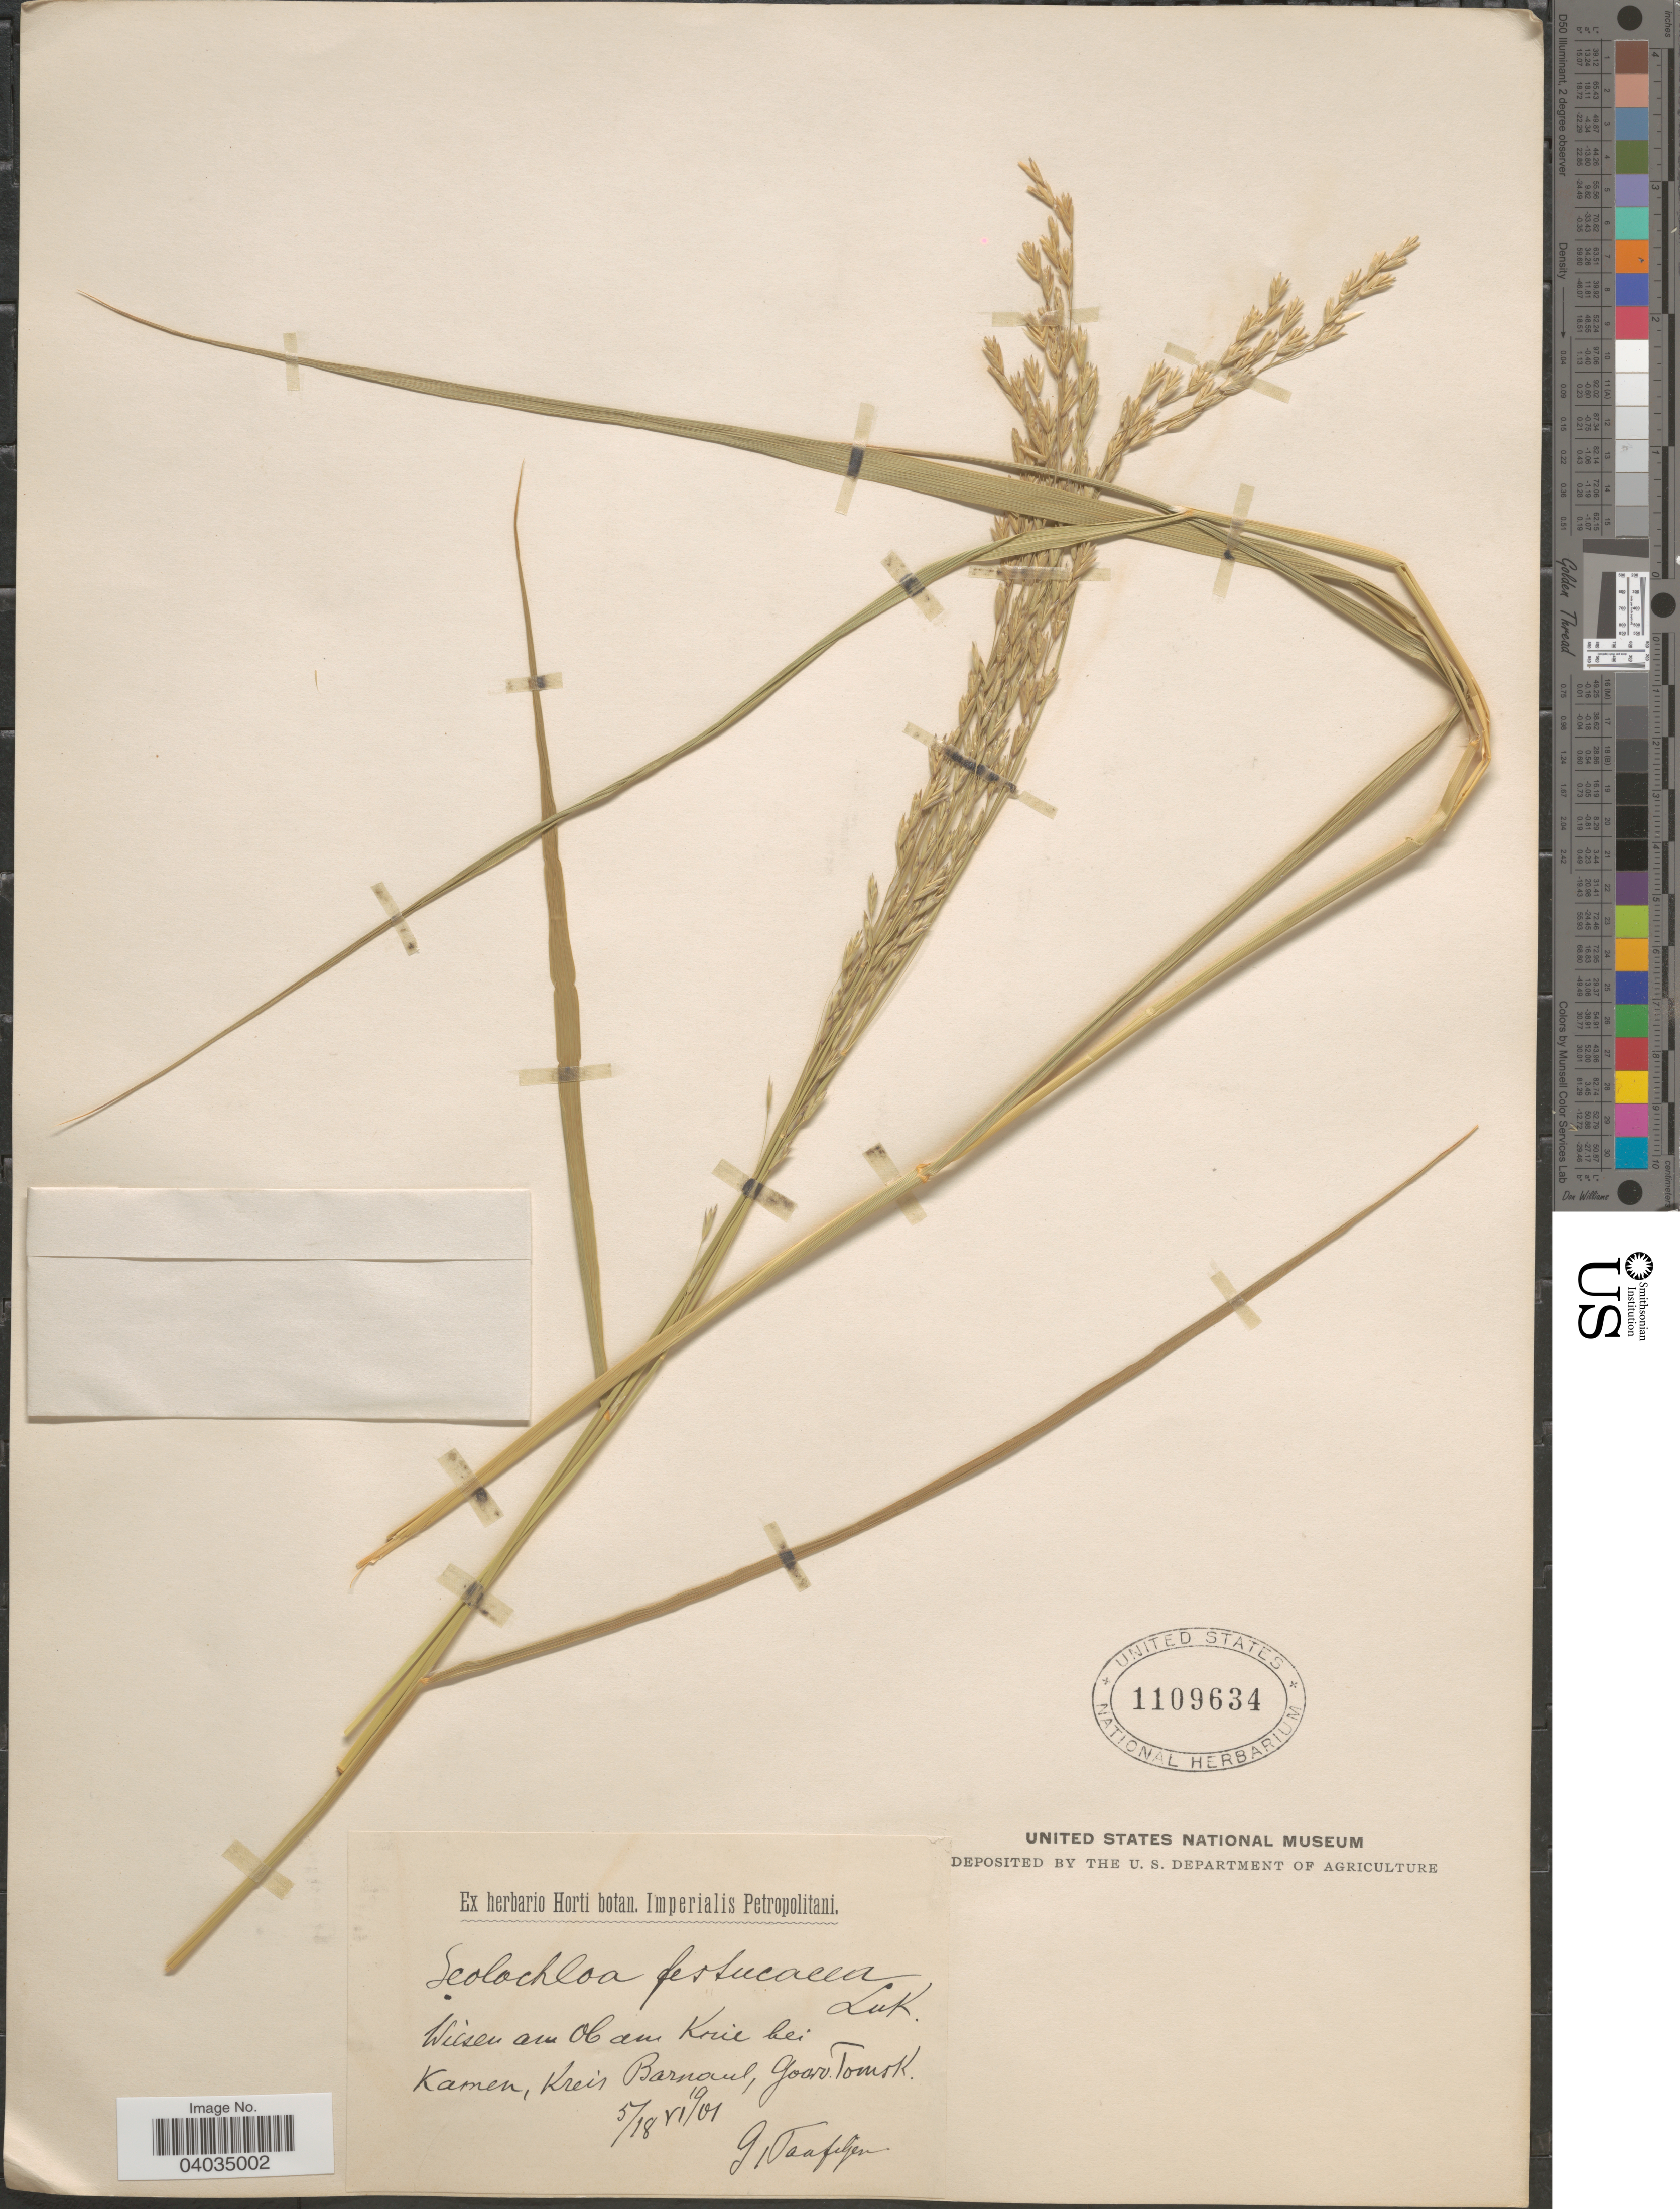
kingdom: Plantae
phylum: Tracheophyta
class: Liliopsida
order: Poales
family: Poaceae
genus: Scolochloa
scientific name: Scolochloa festucacea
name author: (Willd.) Link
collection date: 1901-06-05/1901-06-18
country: Russian Federation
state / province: Altai Krai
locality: Wiesen am Ob am knie bei Kamen, Kreis Barnaul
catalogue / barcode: US 1109634